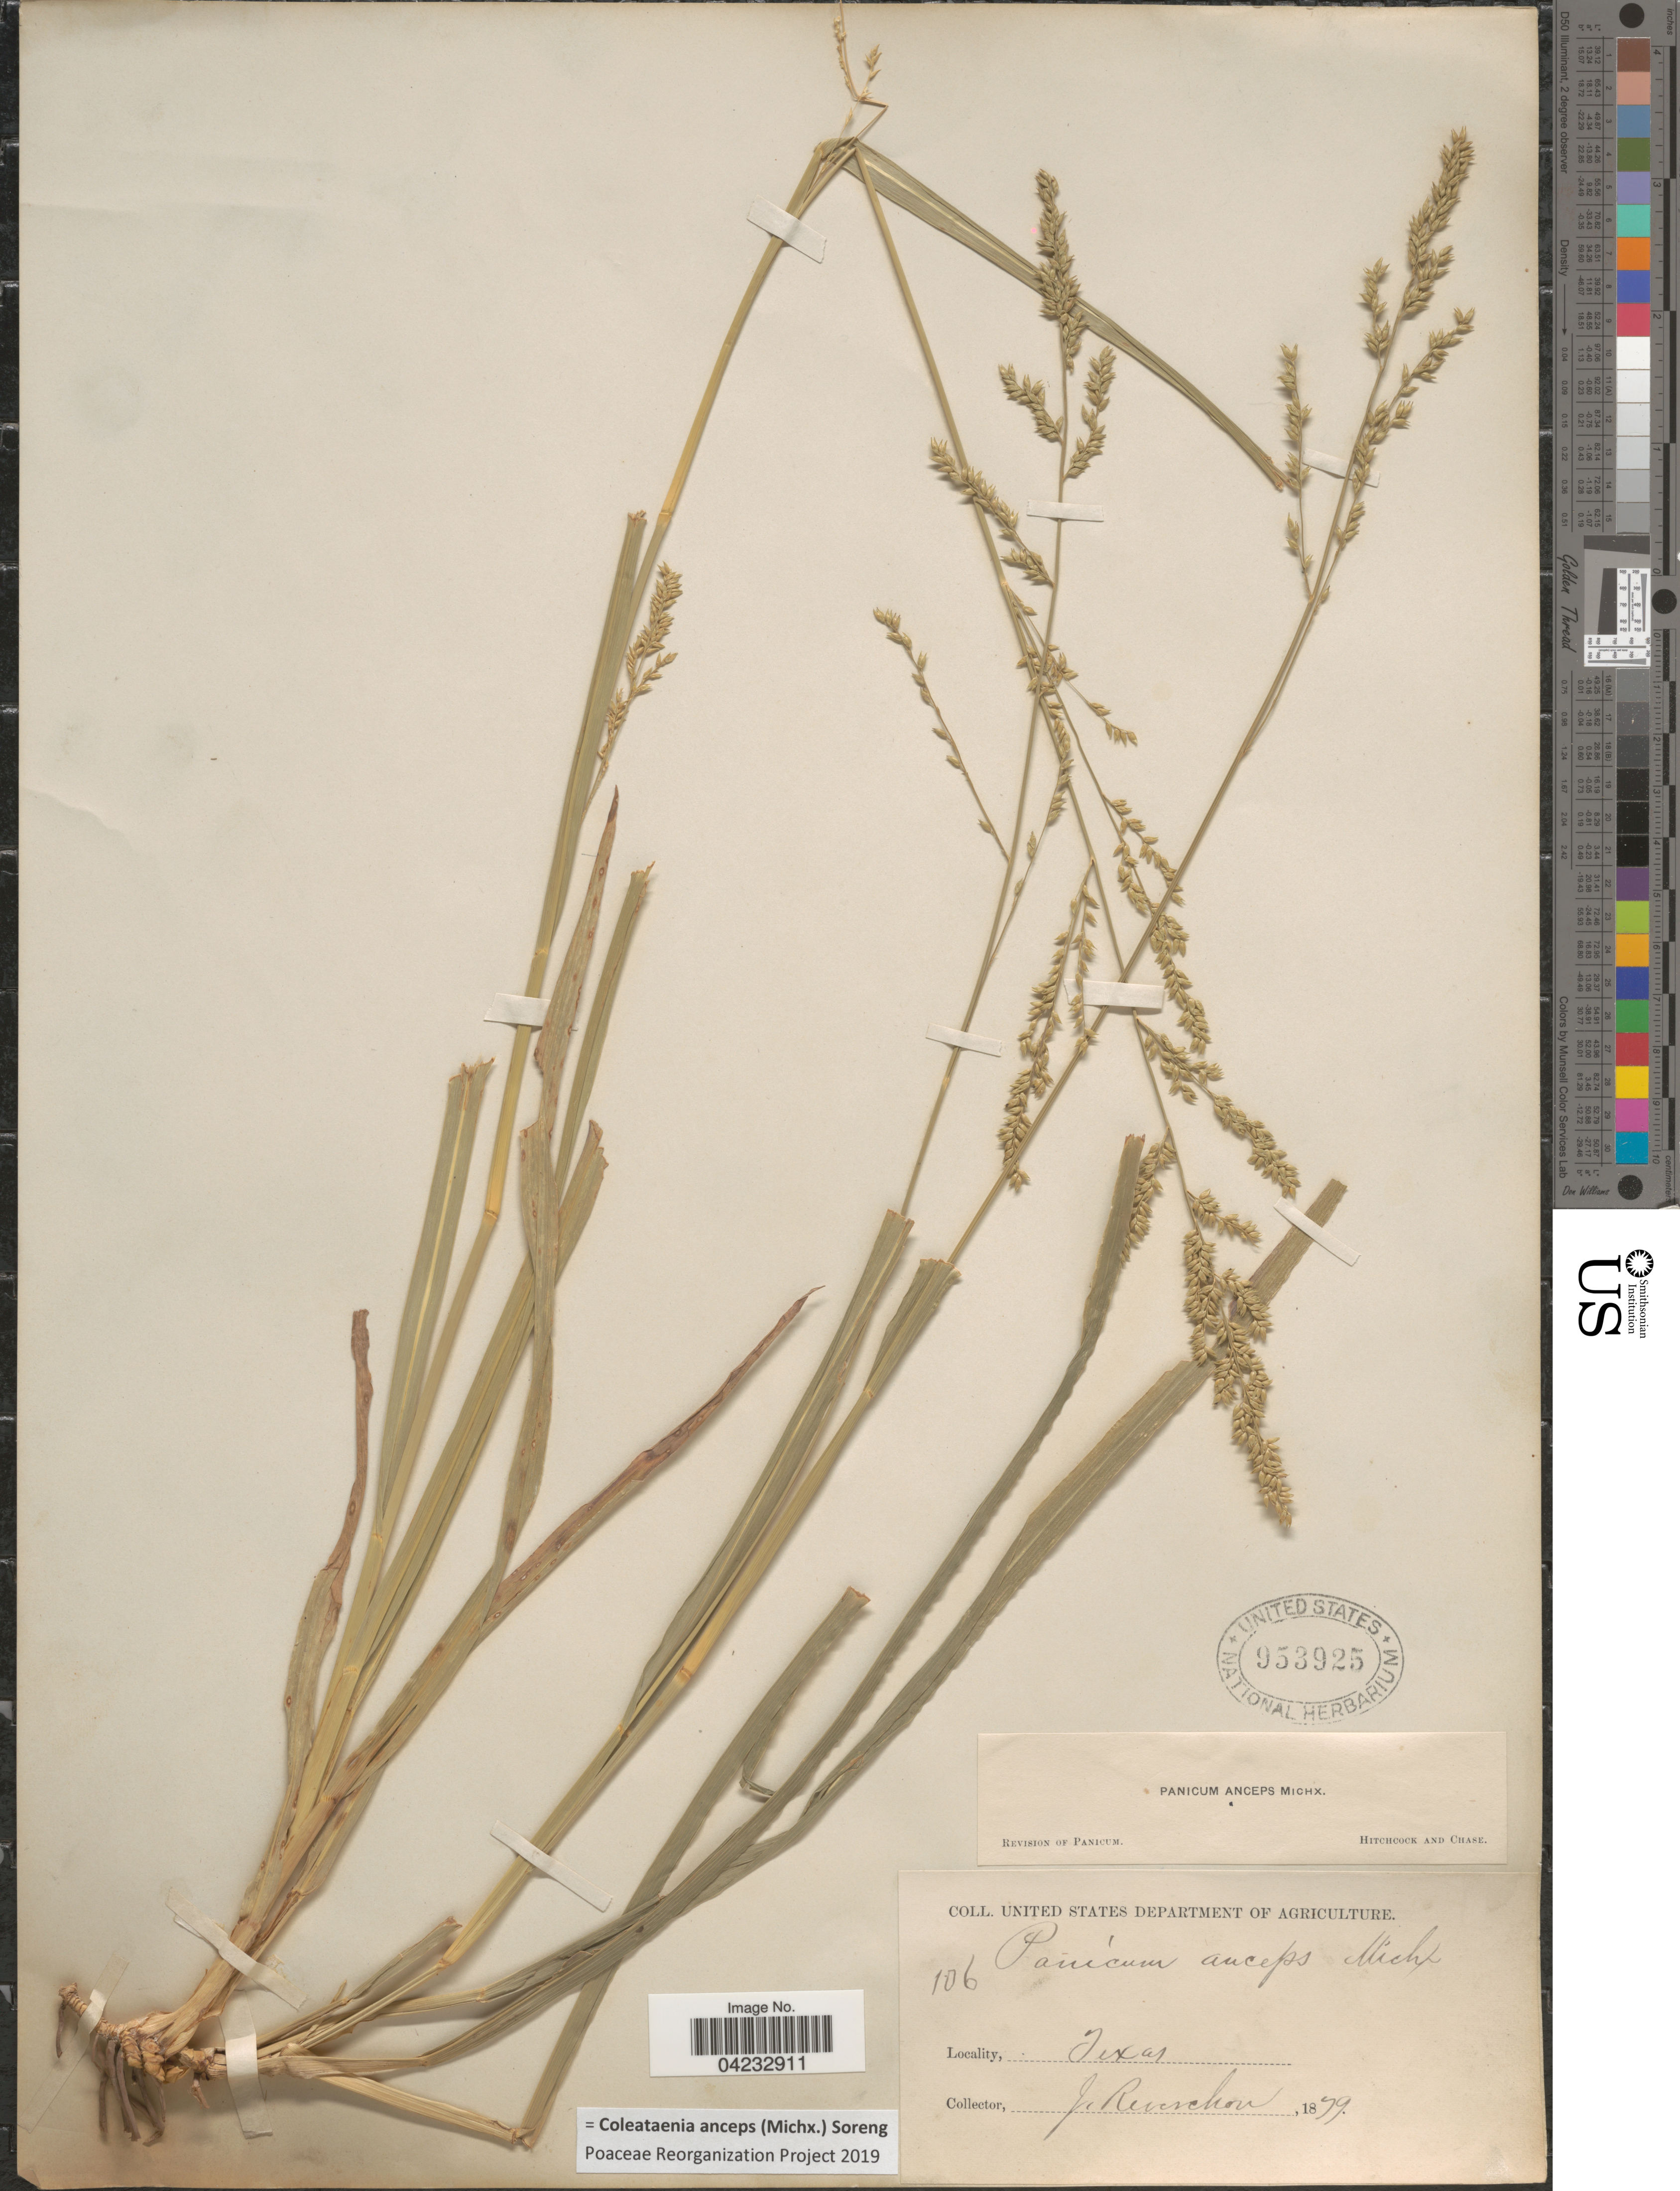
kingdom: Plantae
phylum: Tracheophyta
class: Liliopsida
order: Poales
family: Poaceae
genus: Coleataenia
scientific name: Coleataenia anceps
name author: (Michx.) Soreng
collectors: J. Reverchon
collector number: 106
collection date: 1879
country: United States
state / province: Texas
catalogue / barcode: US 953925